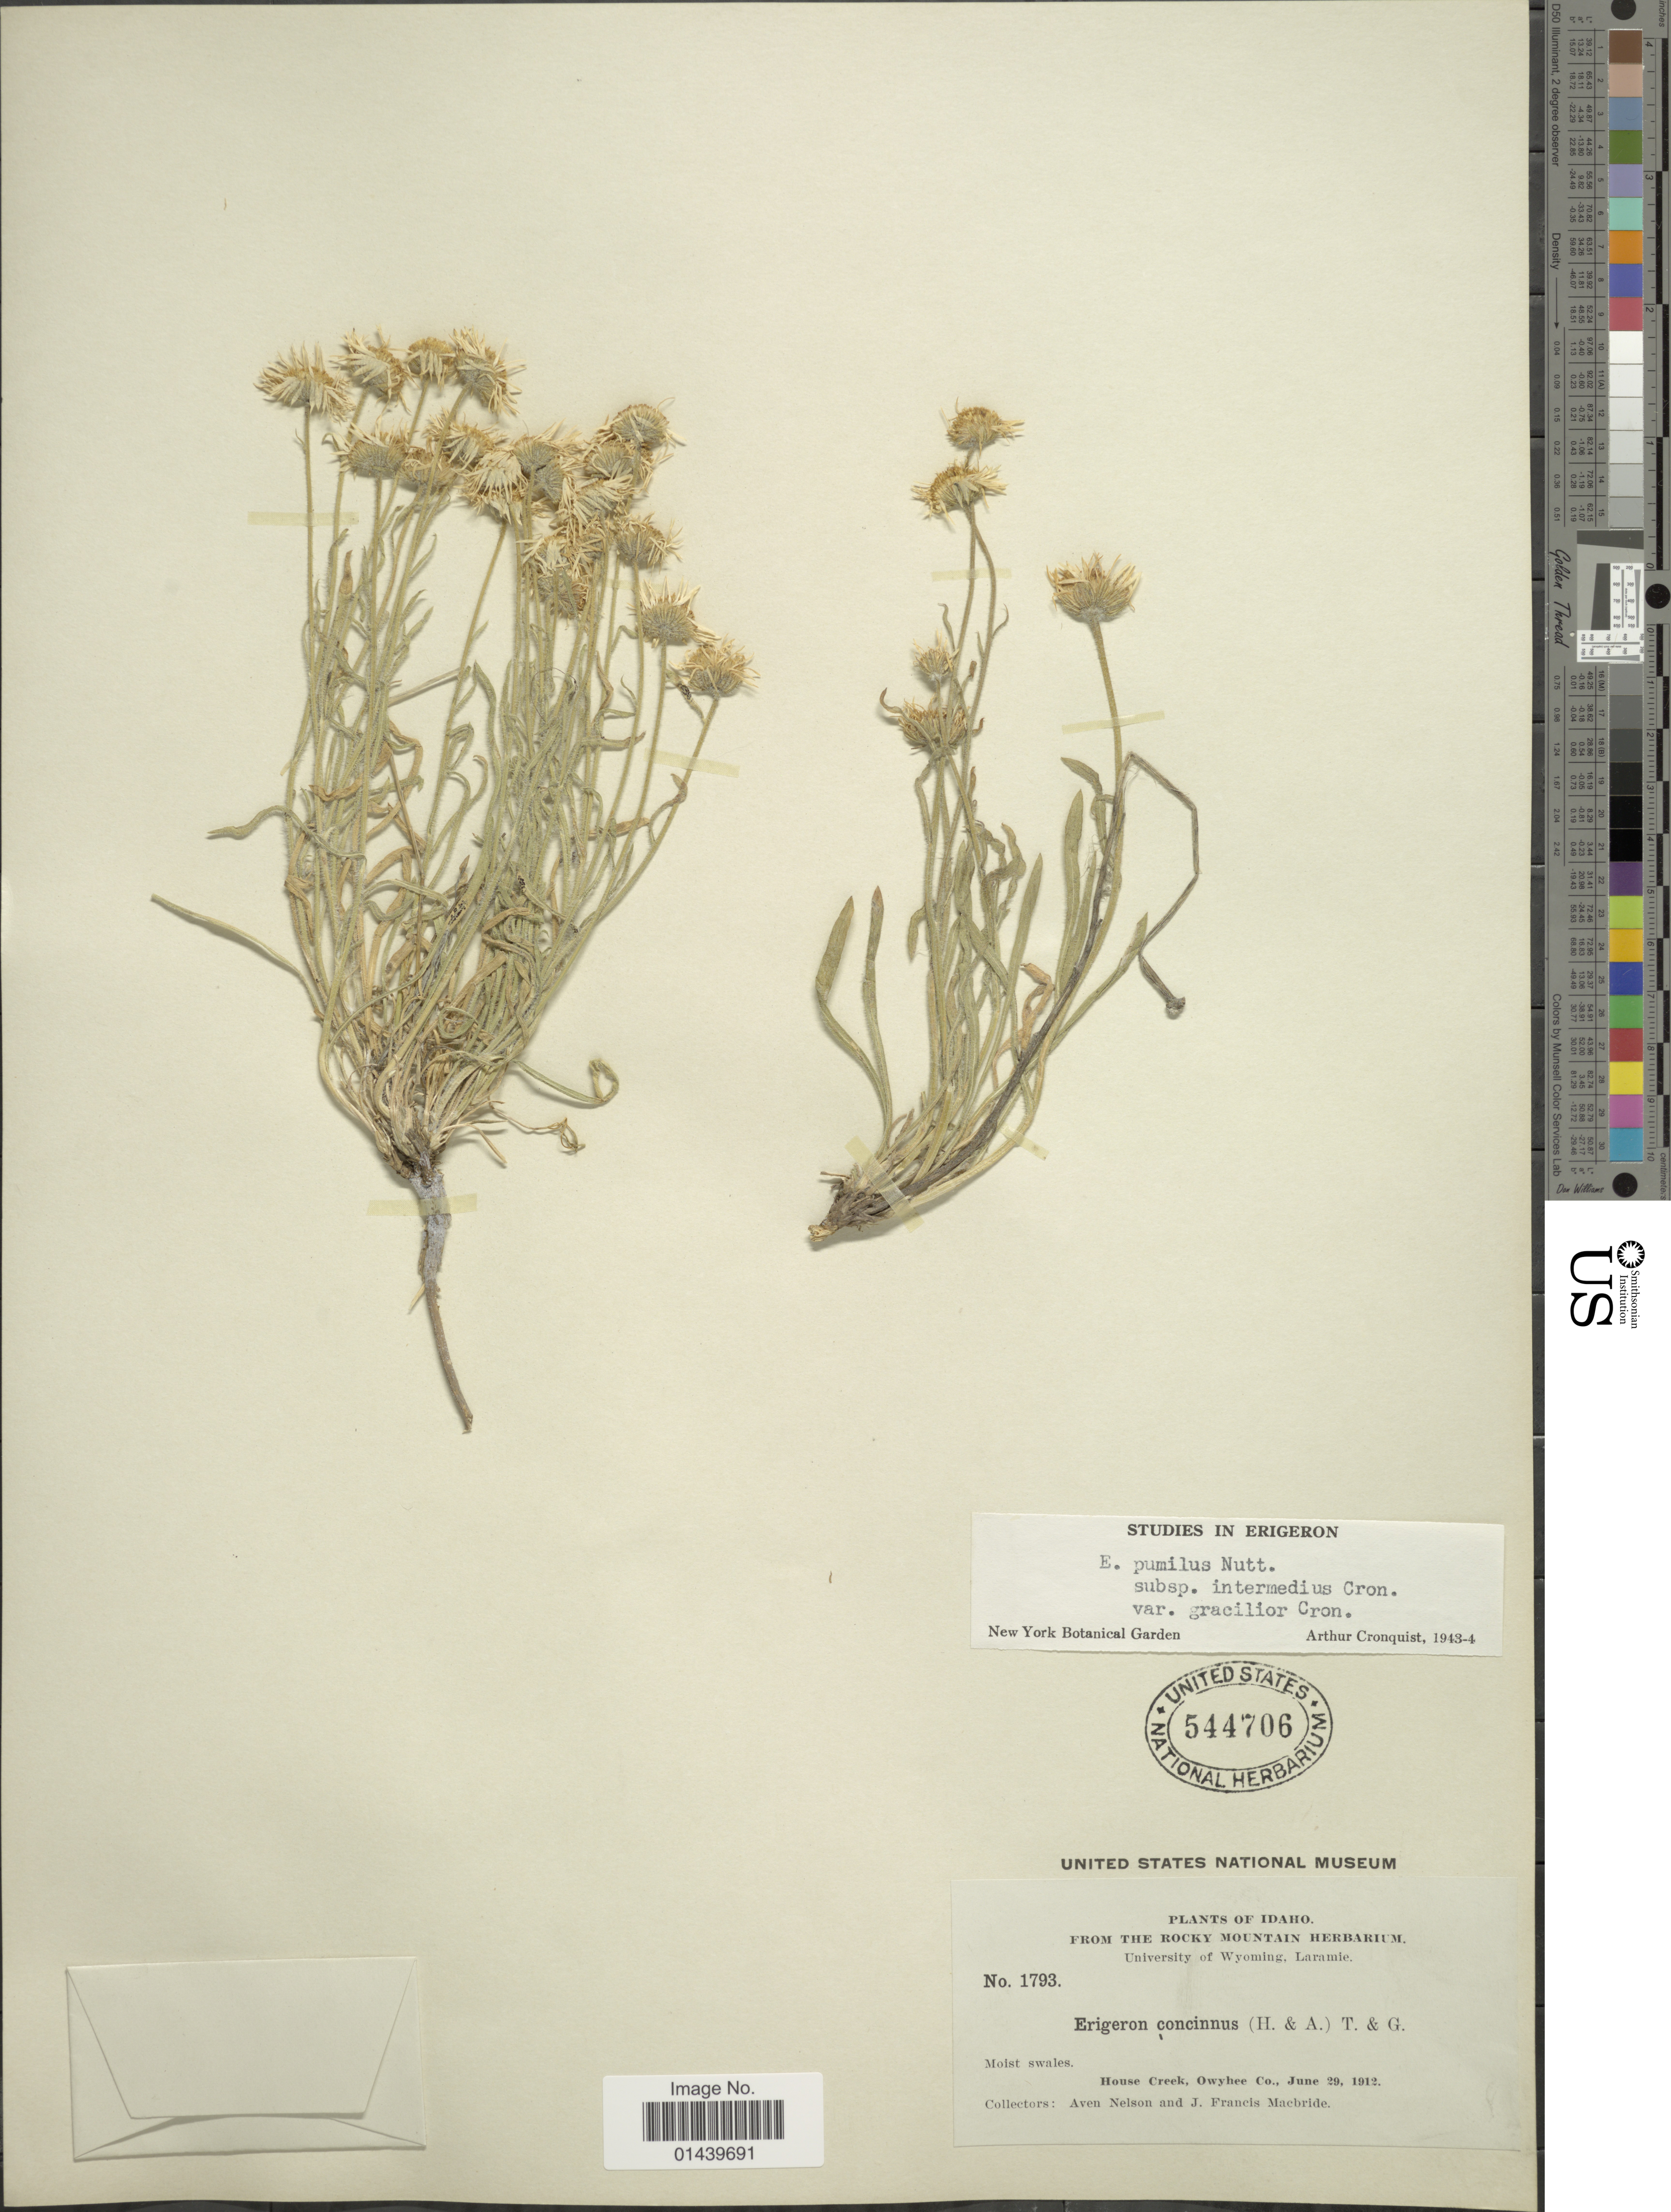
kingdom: Plantae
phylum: Tracheophyta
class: Magnoliopsida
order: Asterales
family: Asteraceae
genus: Erigeron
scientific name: Erigeron pumilus var. gracilior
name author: Cronq.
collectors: A. Nelson & J. F. Macbride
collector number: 1793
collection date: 1912-06-29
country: United States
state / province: Idaho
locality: Moist swales. House Creek, Owyhee Co.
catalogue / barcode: US 544706